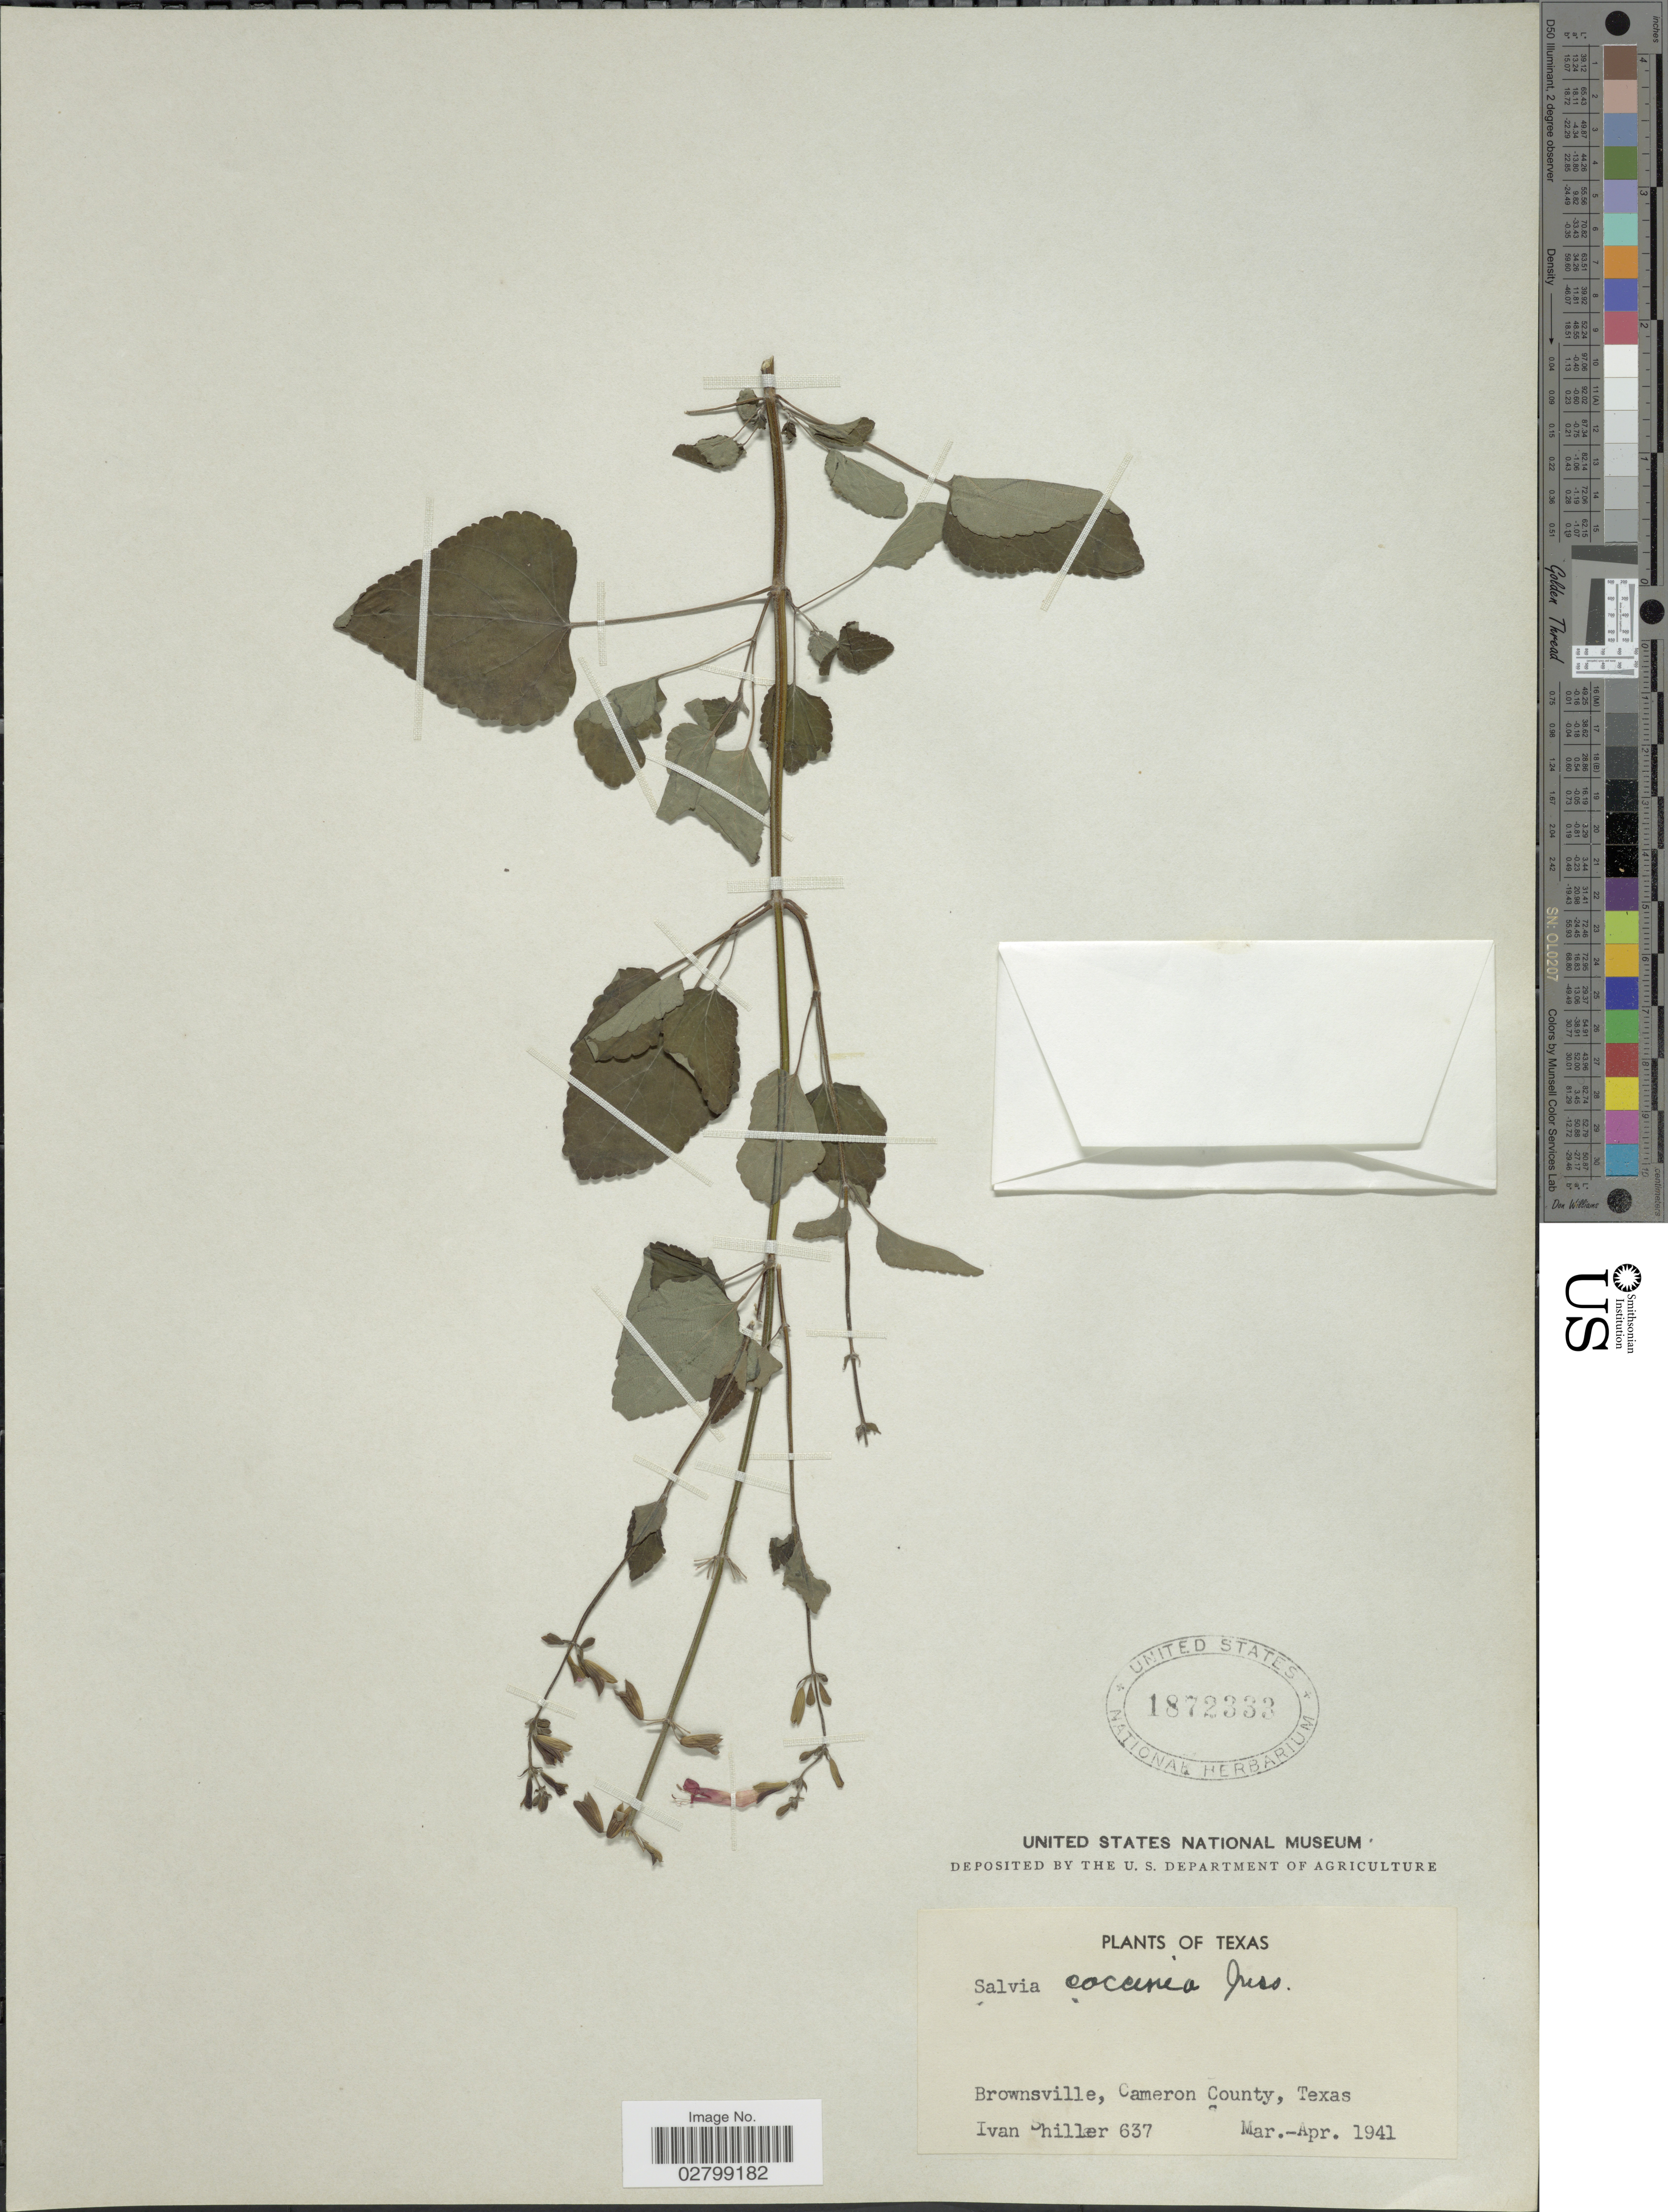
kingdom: Plantae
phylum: Tracheophyta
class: Magnoliopsida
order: Lamiales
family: Lamiaceae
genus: Salvia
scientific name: Salvia coccinea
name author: Etlinger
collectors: I. Shiller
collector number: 637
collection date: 1941-03/1941-04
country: United States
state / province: Texas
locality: Brownsville, Cameron County.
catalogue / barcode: US 1872333